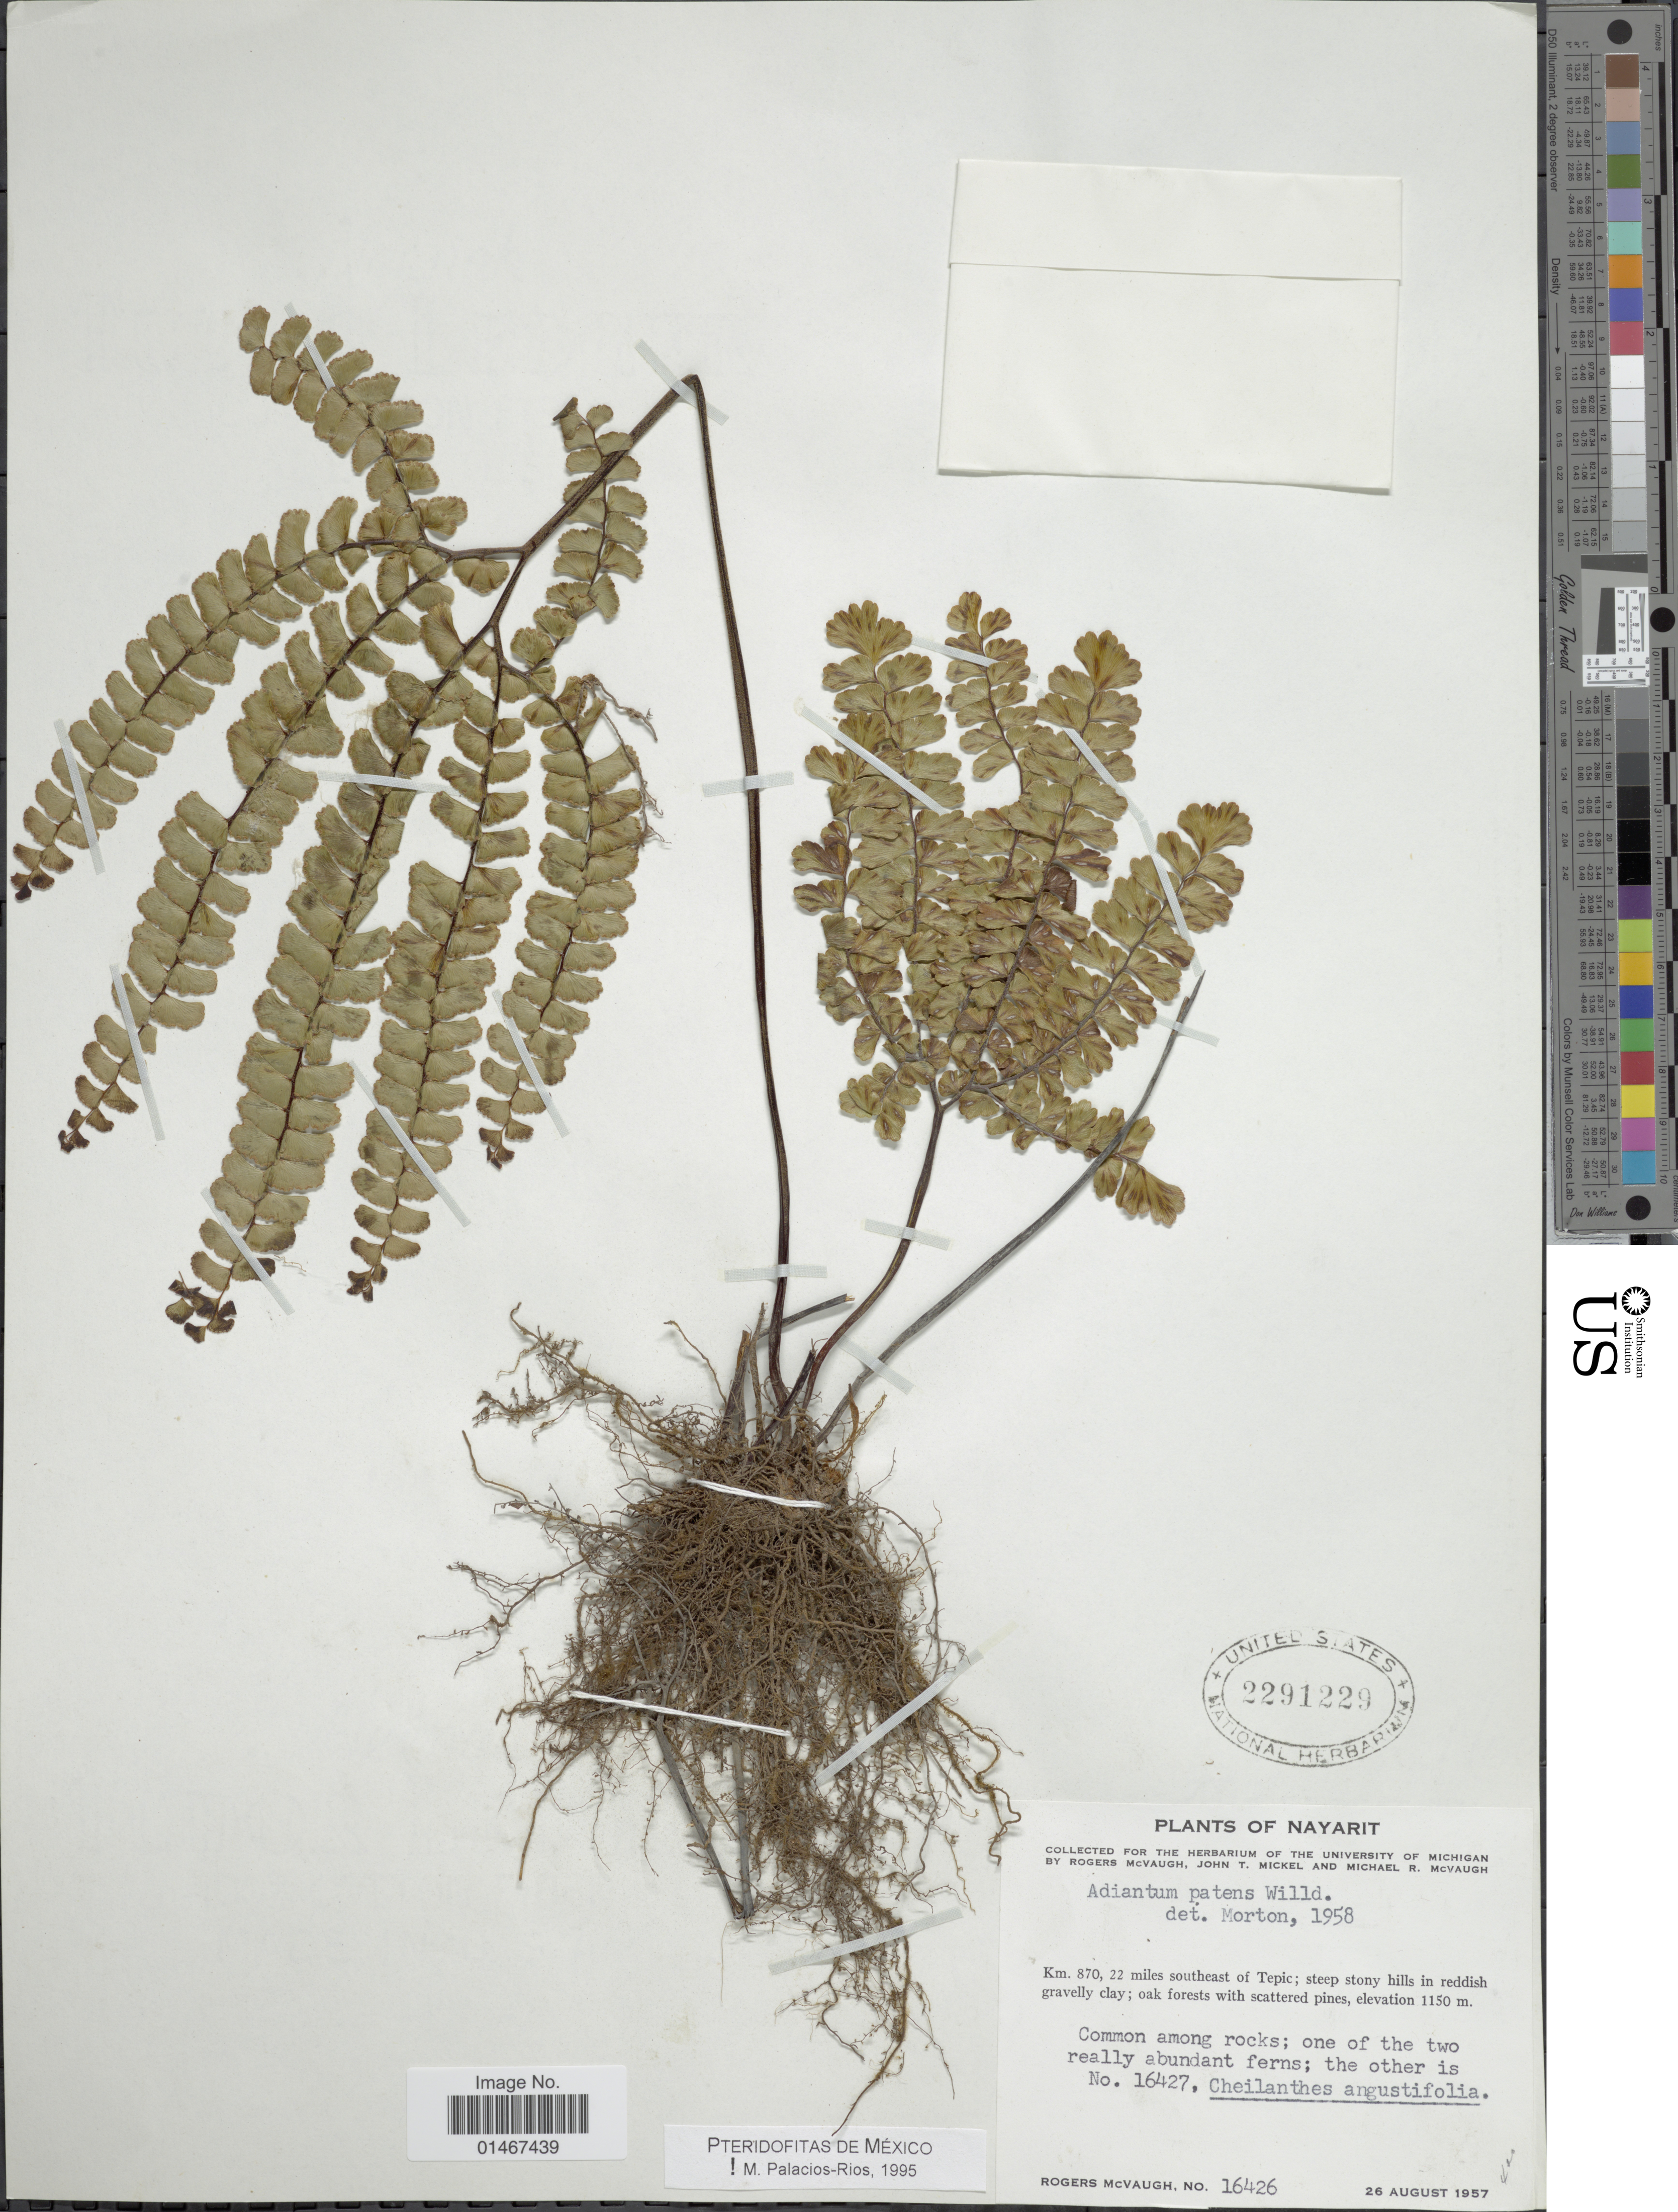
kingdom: Plantae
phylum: Tracheophyta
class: Polypodiopsida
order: Polypodiales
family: Pteridaceae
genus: Adiantum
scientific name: Adiantum patens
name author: Willd.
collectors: R. McVaugh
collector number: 16426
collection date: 1957-08-26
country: Mexico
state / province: Nayarit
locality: Km. 870, 22 miles southeast of Tepic.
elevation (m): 1150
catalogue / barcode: US 2291229